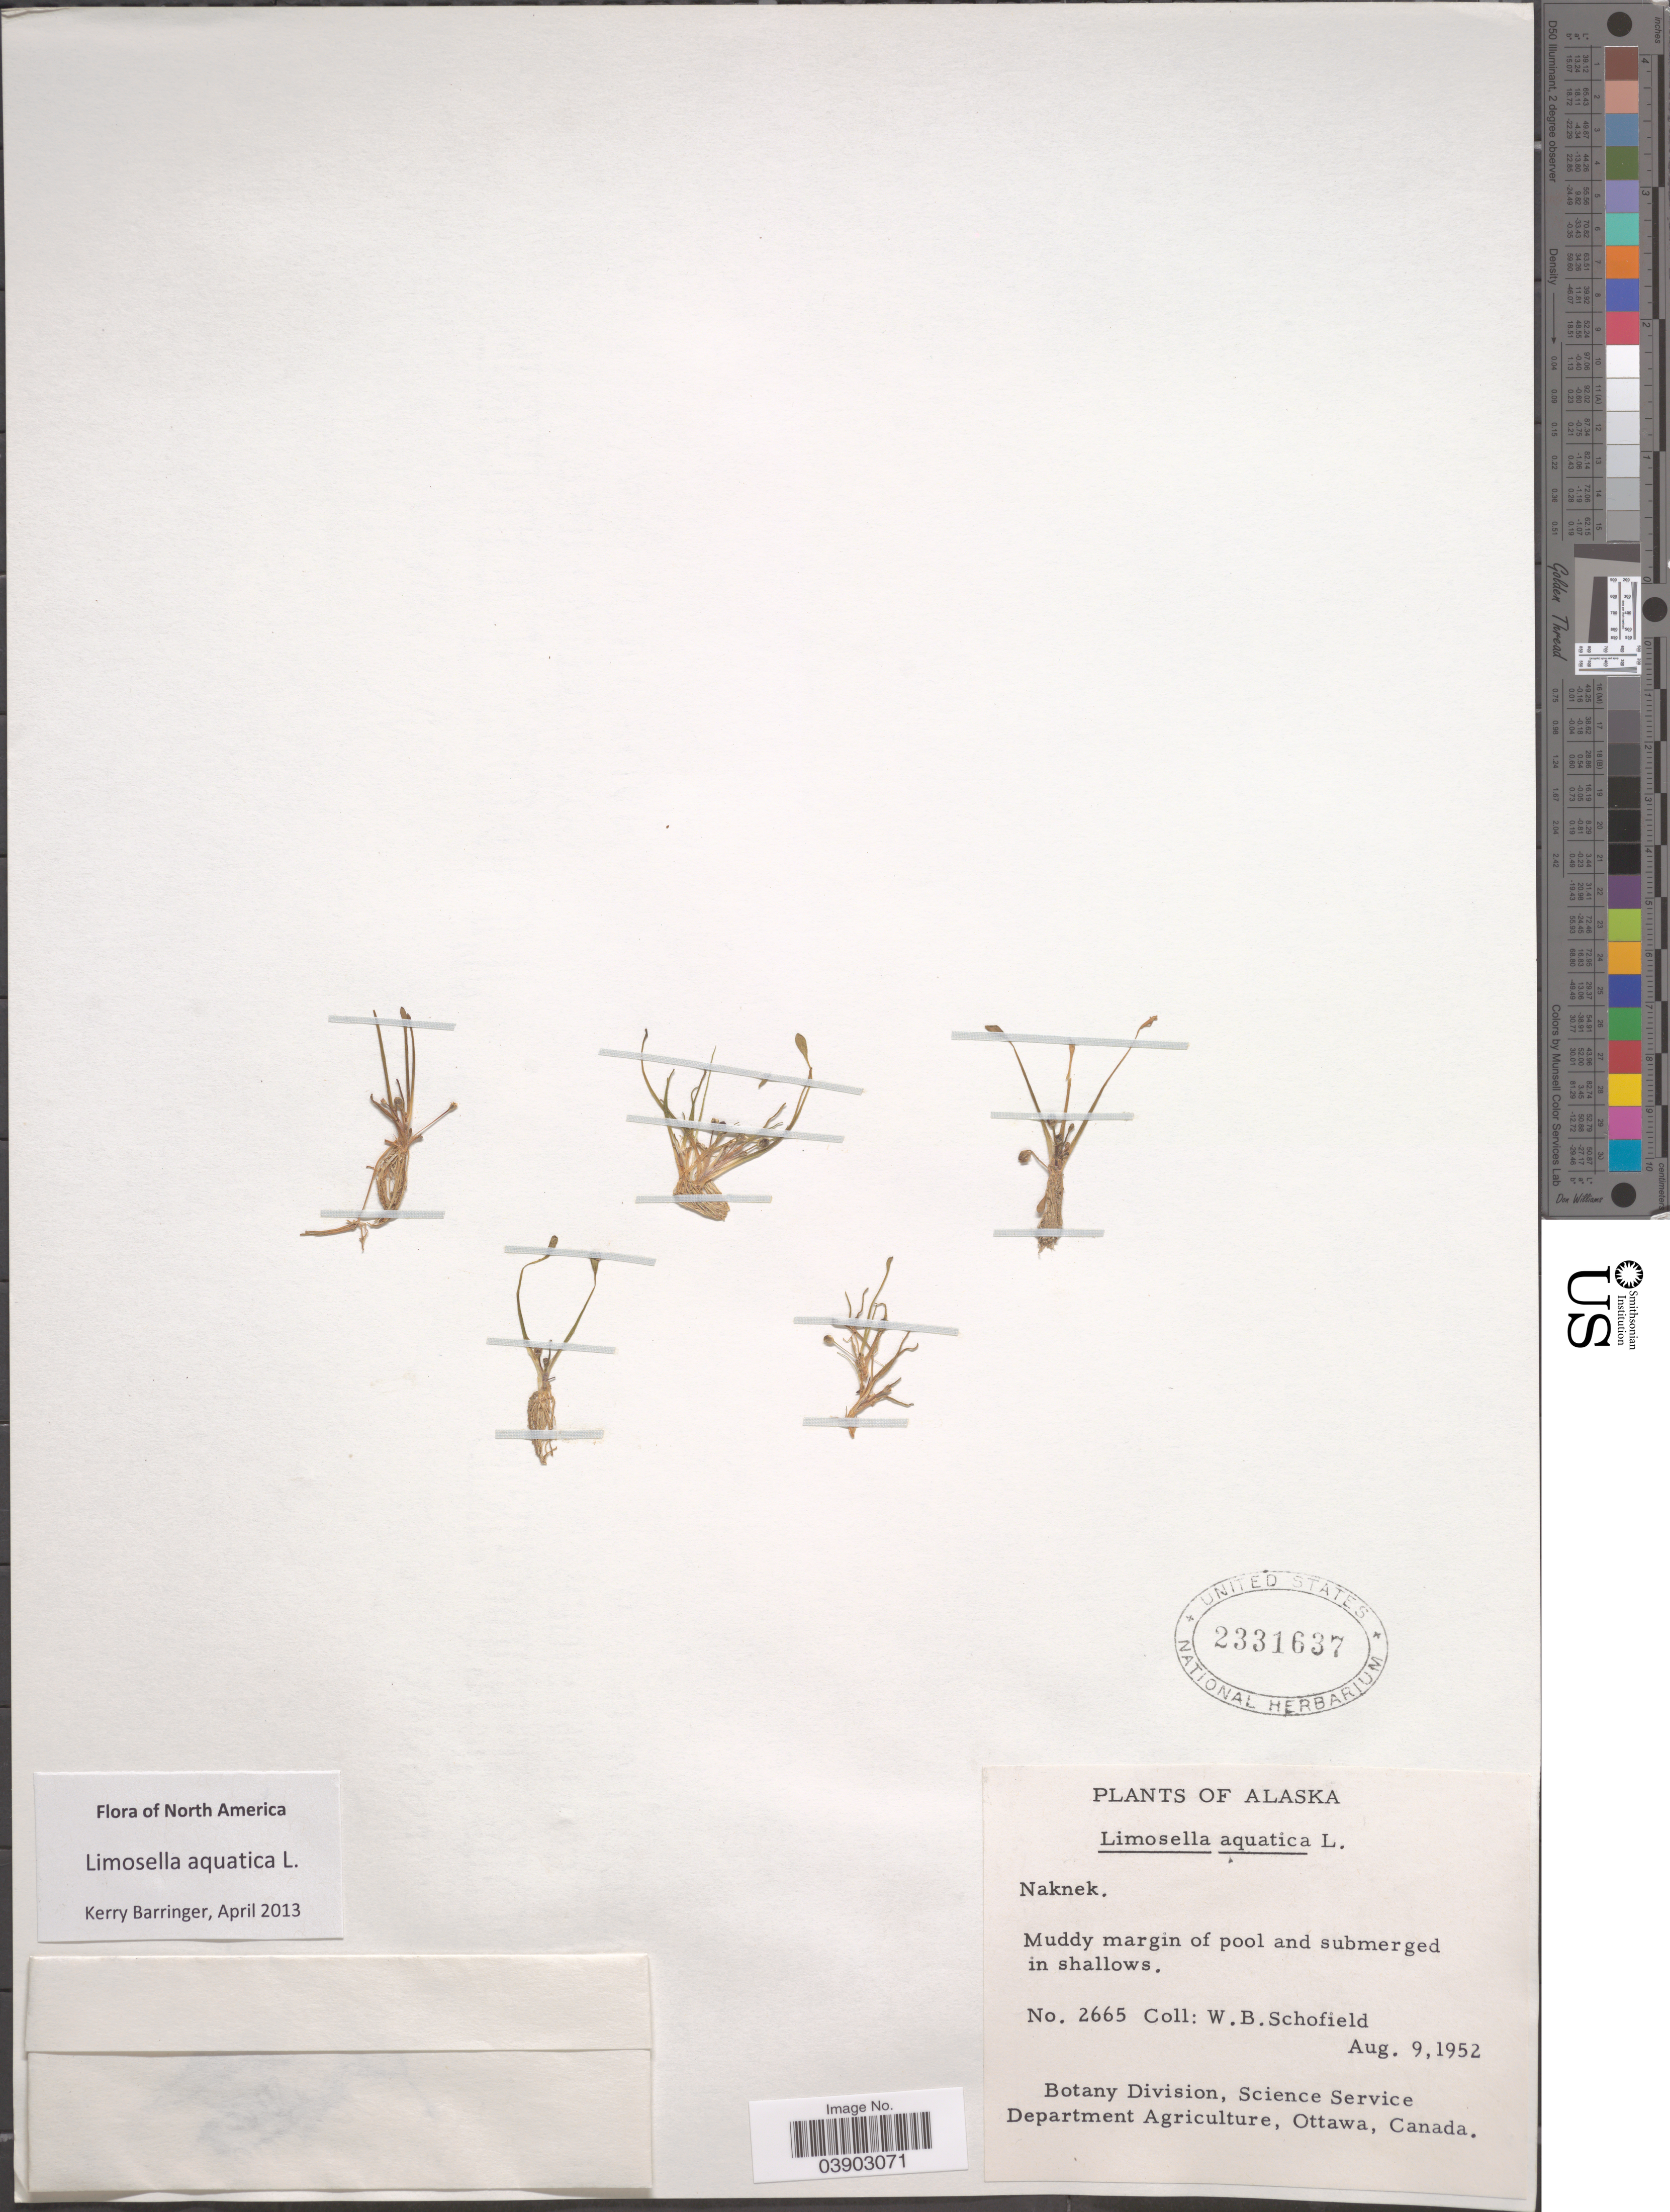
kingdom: Plantae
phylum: Tracheophyta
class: Magnoliopsida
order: Lamiales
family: Scrophulariaceae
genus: Limosella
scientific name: Limosella aquatica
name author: L.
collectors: W. Schofield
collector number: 2665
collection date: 1952-08-09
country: United States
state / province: Alaska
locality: Naknek.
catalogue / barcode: US 2331637